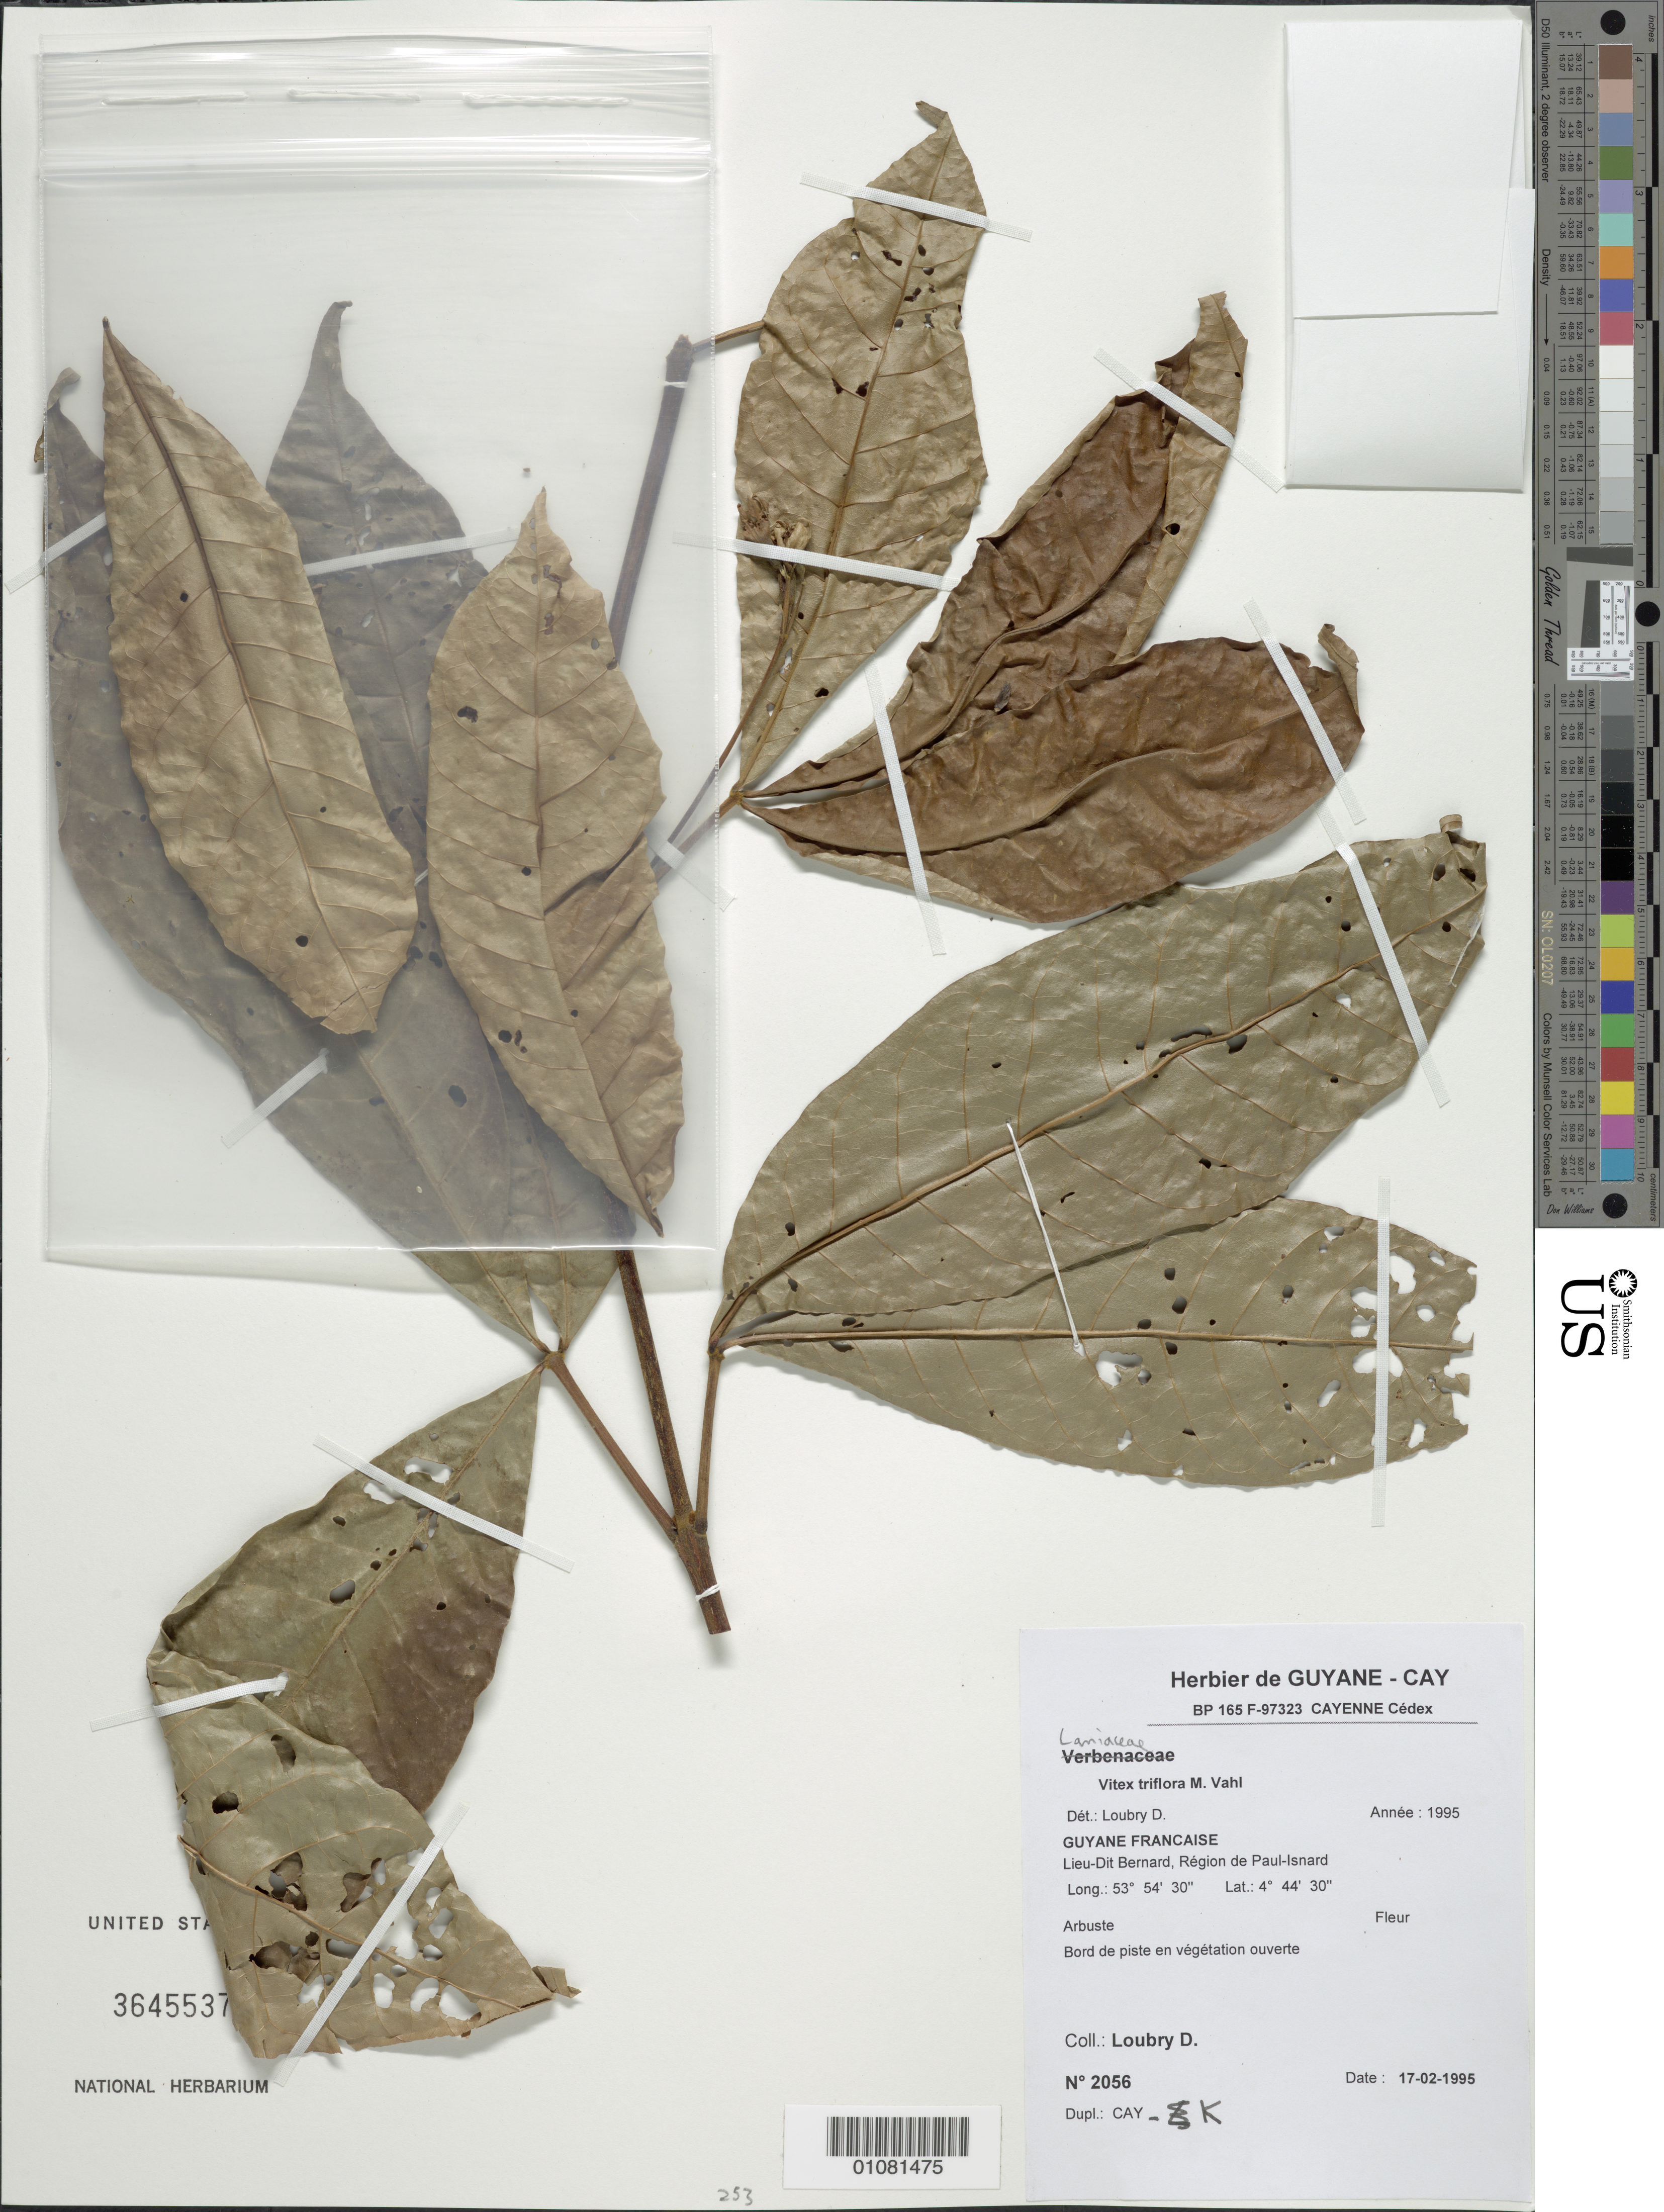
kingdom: Plantae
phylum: Tracheophyta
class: Magnoliopsida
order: Lamiales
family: Lamiaceae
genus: Vitex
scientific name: Vitex triflora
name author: Vahl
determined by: Loubry, D.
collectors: D. Loubry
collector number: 2056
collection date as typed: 17-Feb-95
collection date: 1995-02-17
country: French Guiana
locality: Lieu-Dit Bernard, Région de Paul-Isnard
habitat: Bord de piste en vegetation ouverte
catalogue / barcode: US 3645537